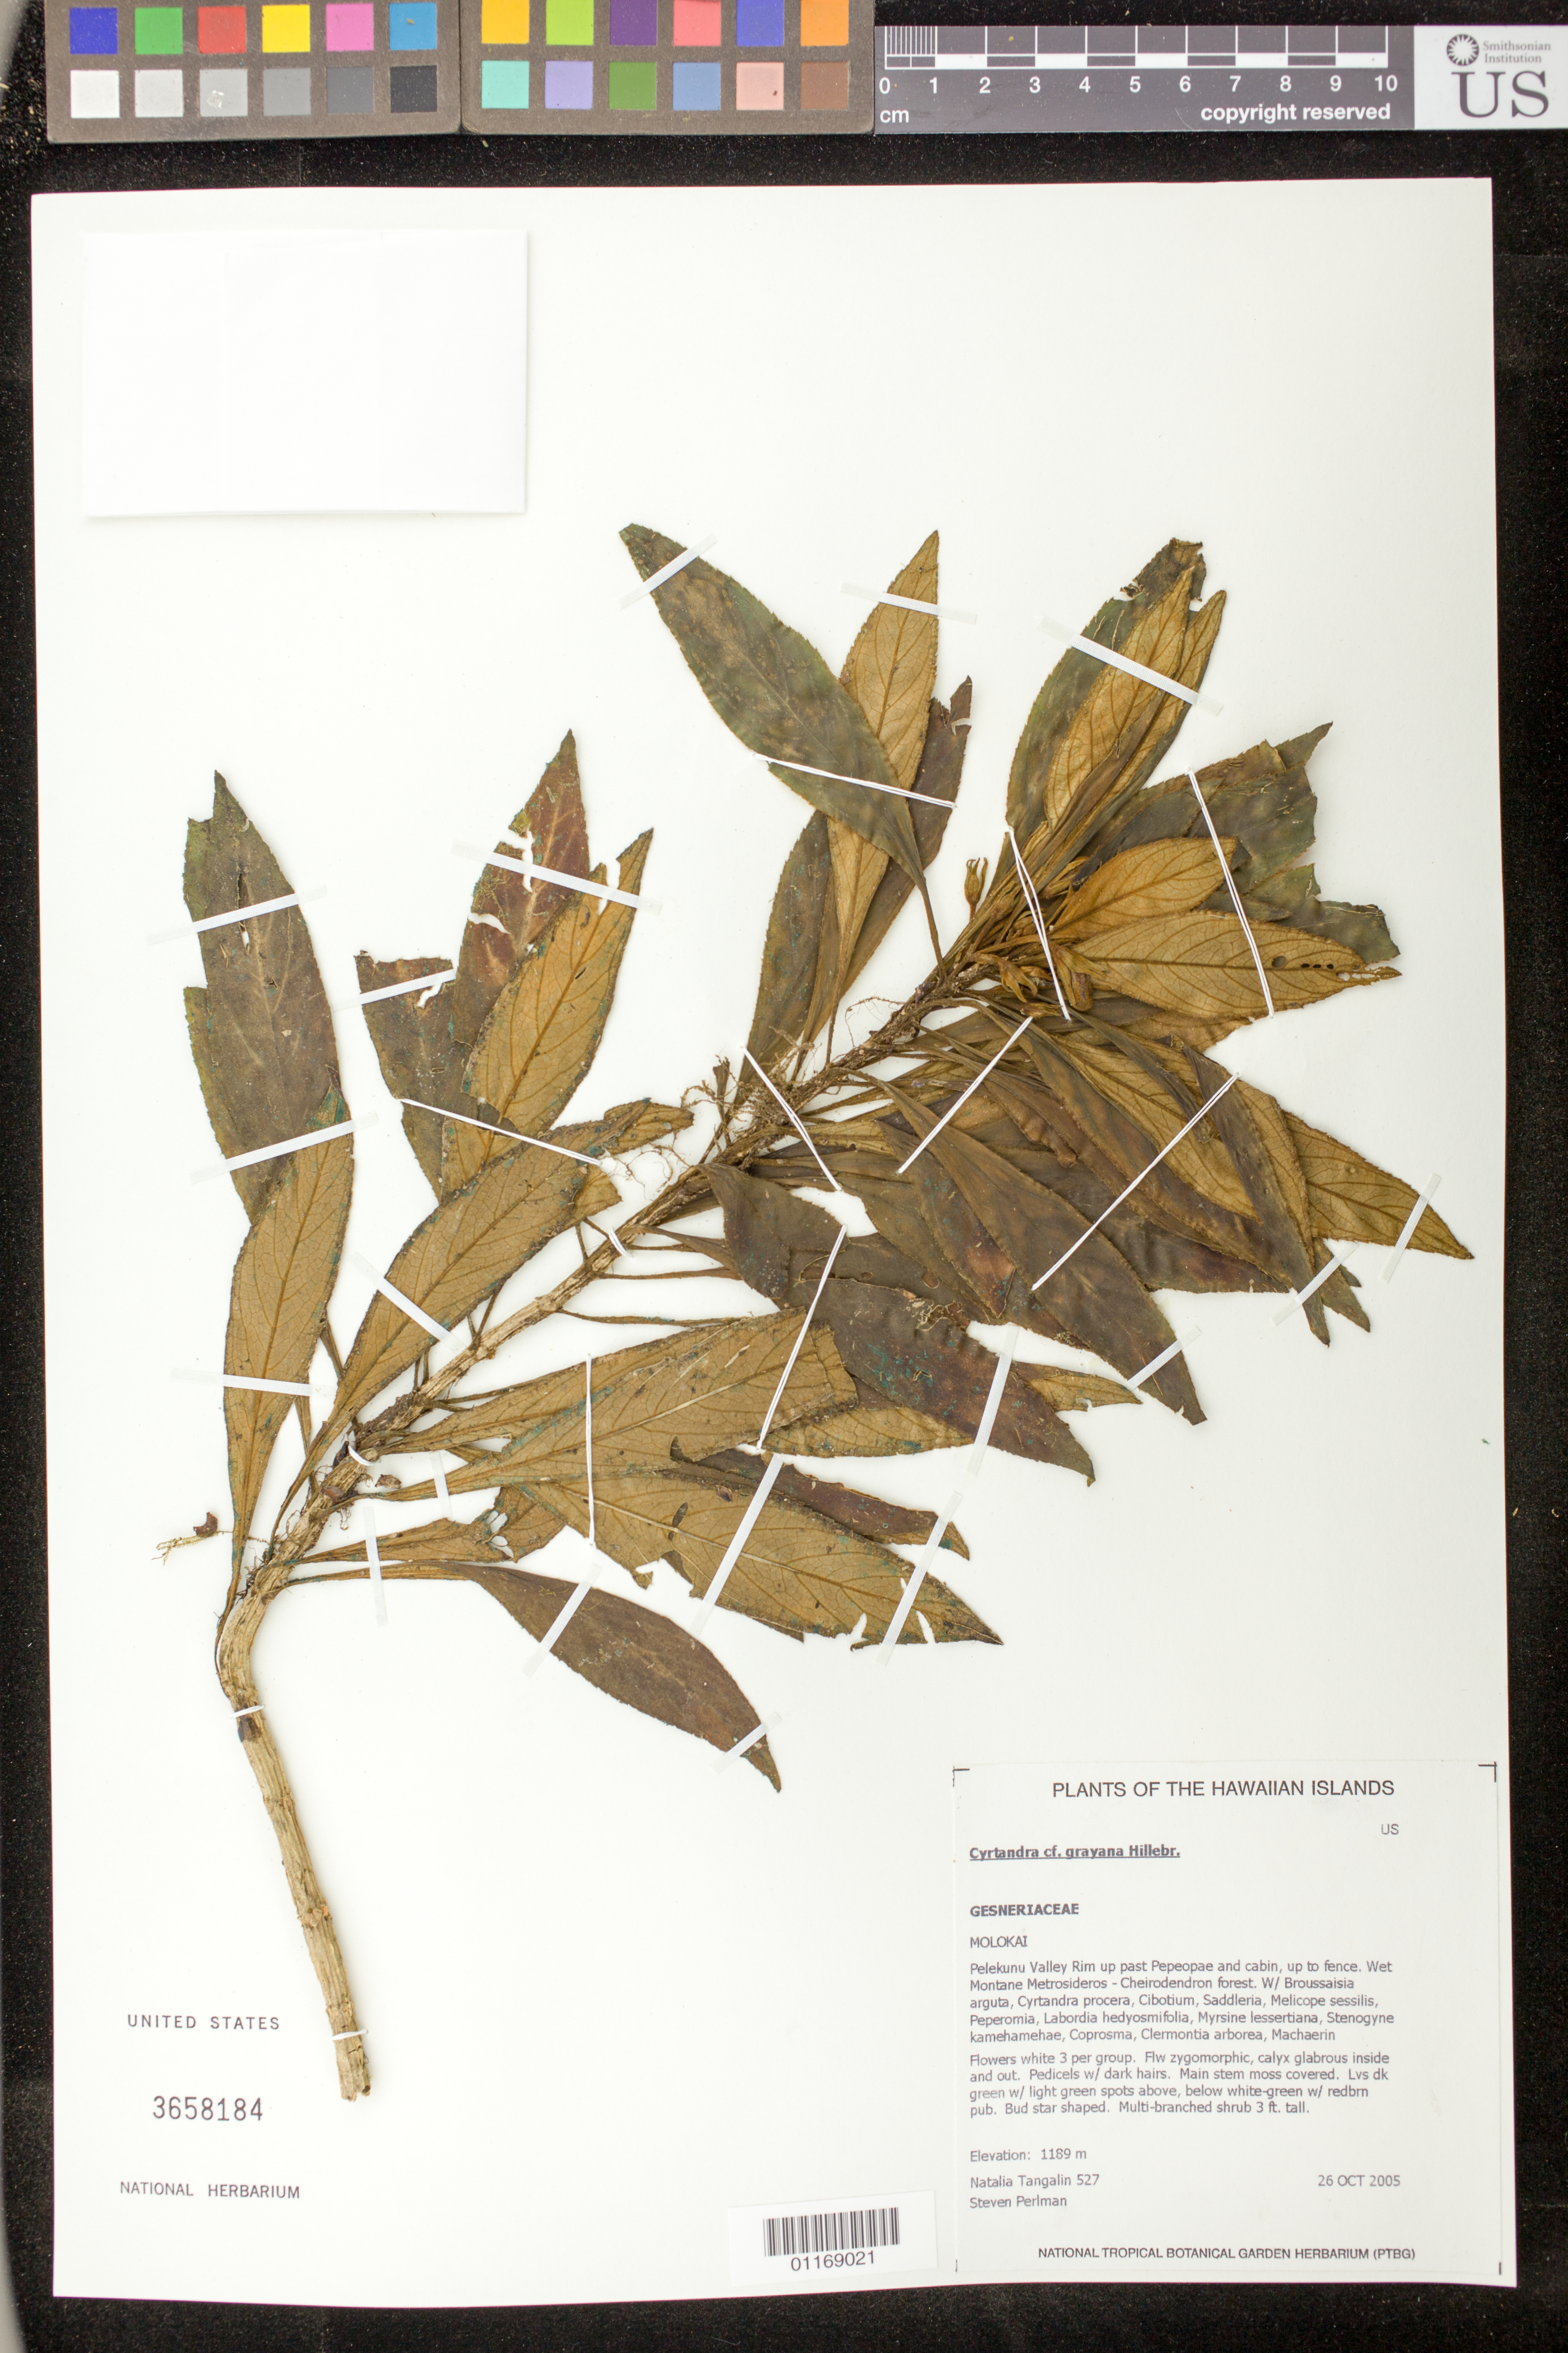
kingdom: Plantae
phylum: Tracheophyta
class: Magnoliopsida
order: Lamiales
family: Gesneriaceae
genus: Cyrtandra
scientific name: Cyrtandra grayana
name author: Hillebr.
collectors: N. Tangalin & S. P. Perlman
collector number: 527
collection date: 2005-10-26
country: United States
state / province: Hawaii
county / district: Maui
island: Moloka'i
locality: Pelekunu valley Rim up past Pepeopae and cabin, up to fence.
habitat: Wet montane forest.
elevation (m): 1189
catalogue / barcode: US 3658184